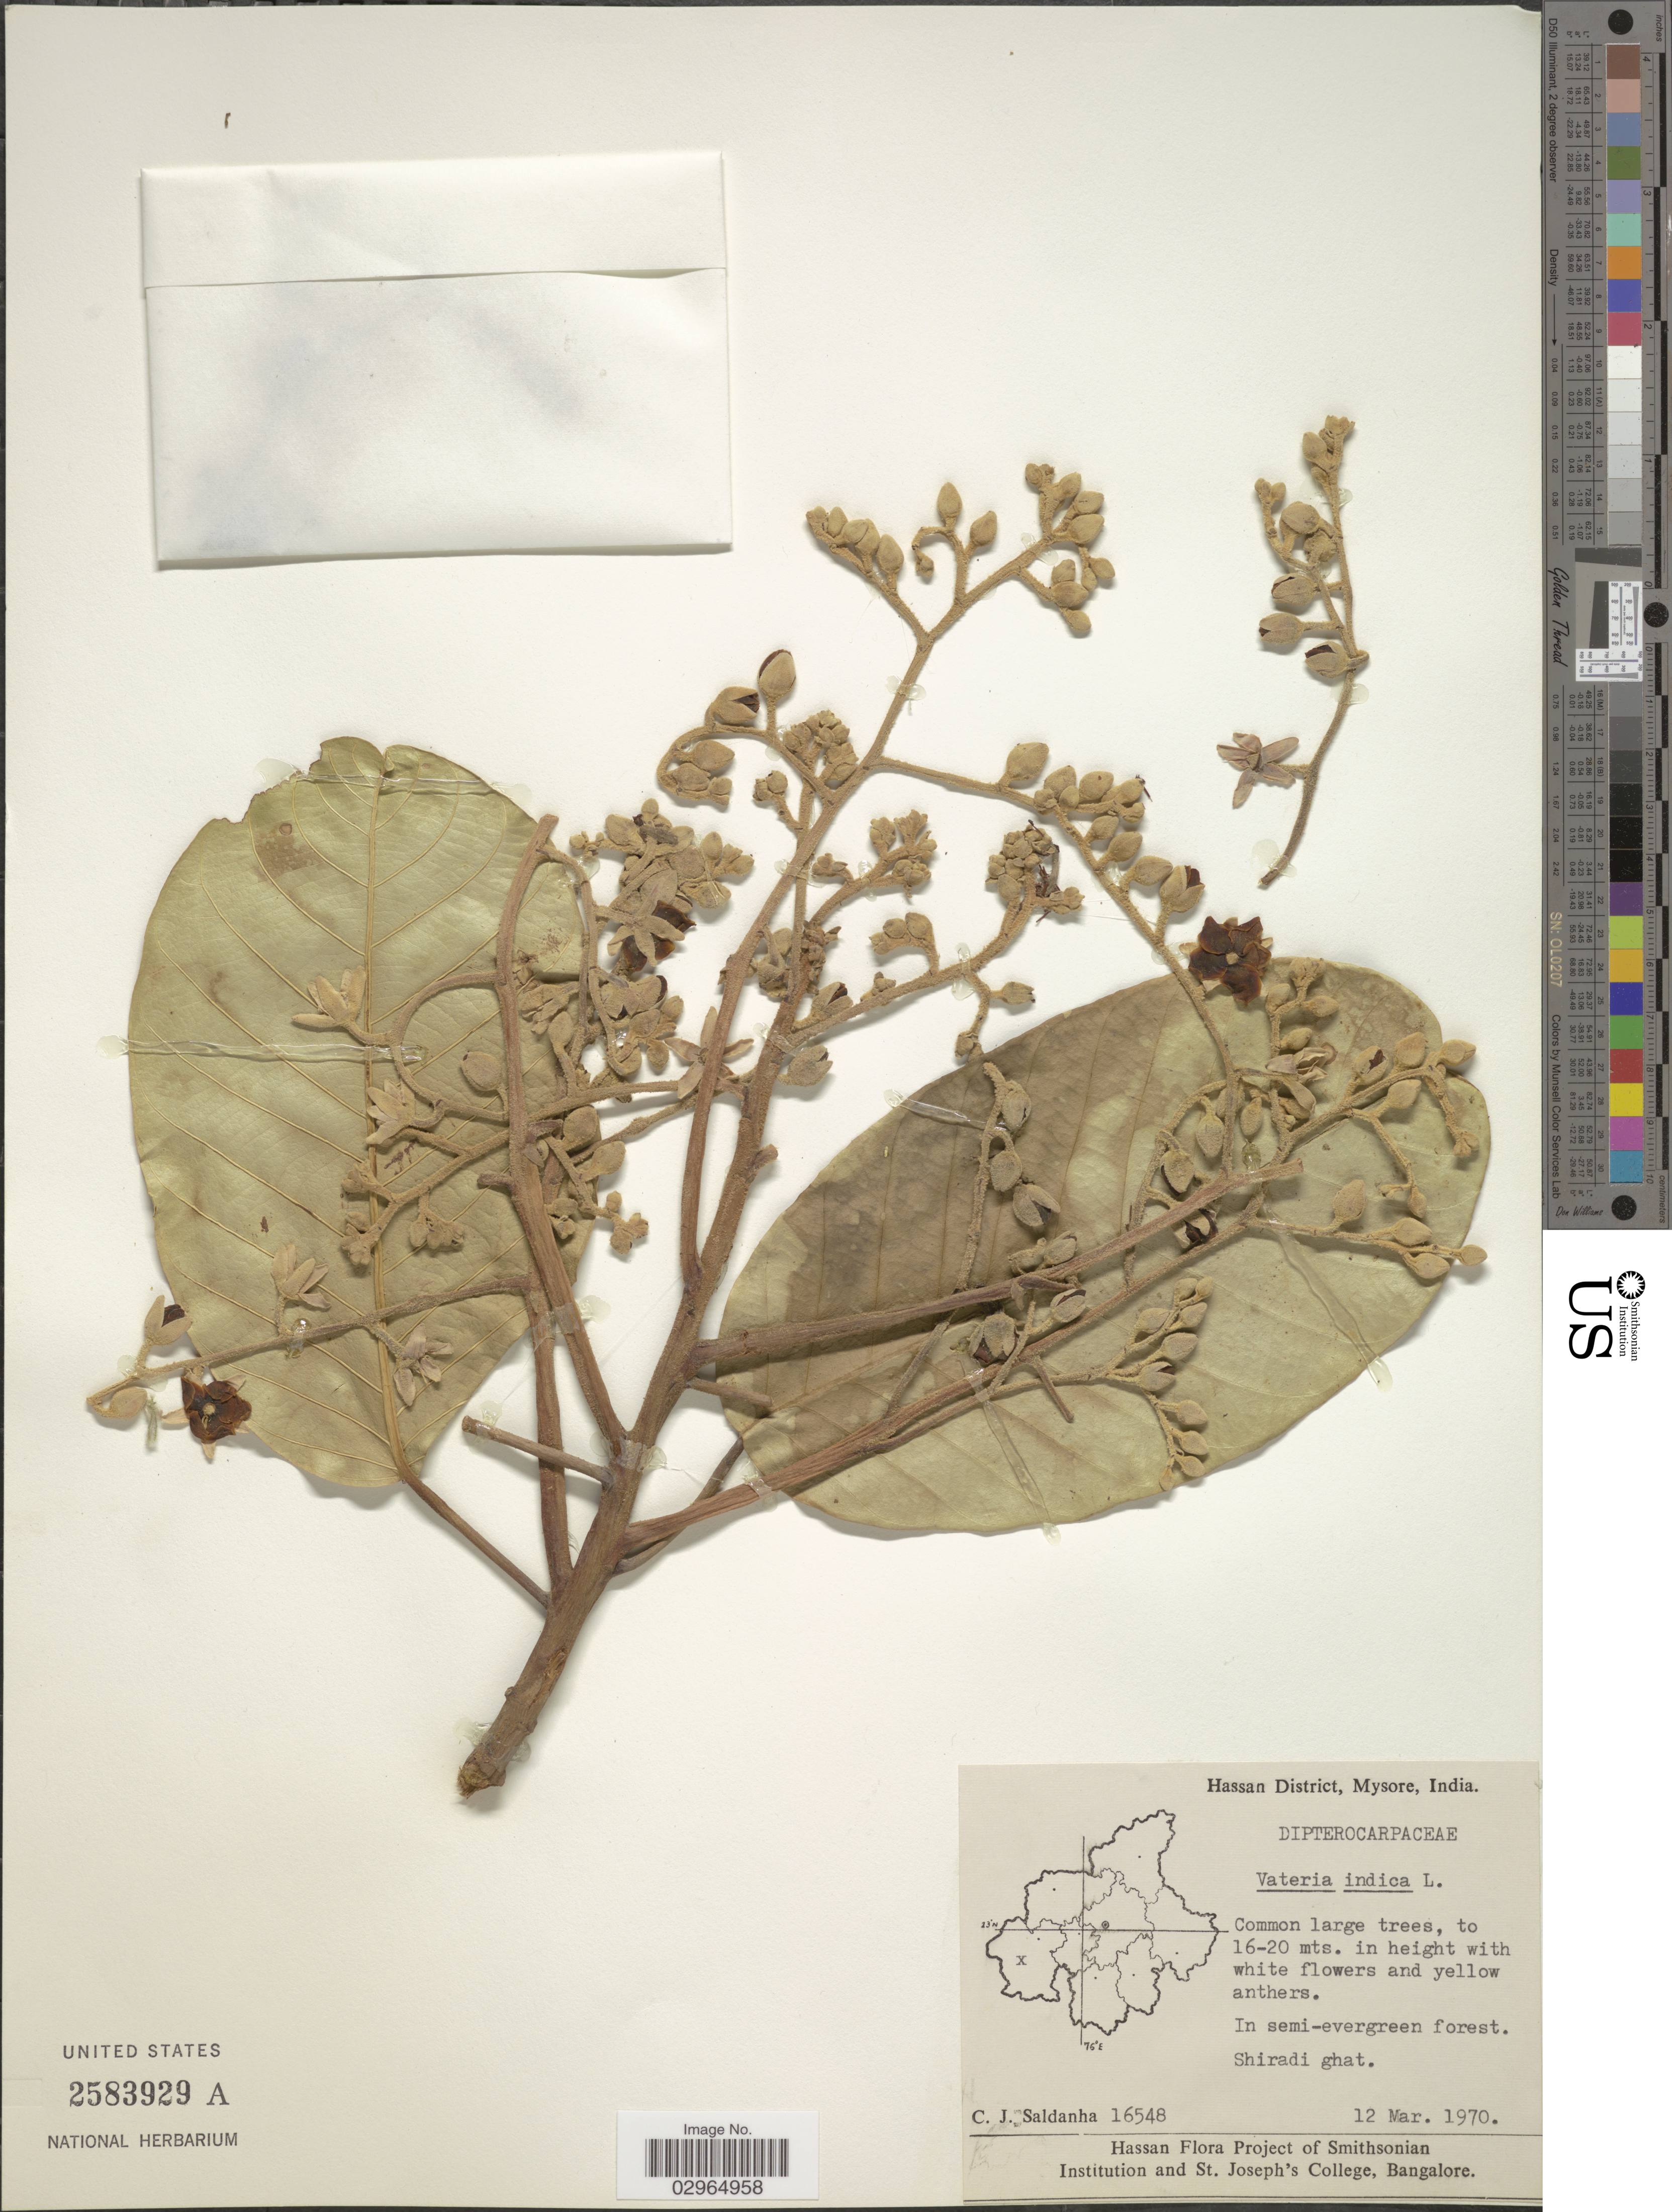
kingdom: Plantae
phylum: Tracheophyta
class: Magnoliopsida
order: Malvales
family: Dipterocarpaceae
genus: Vateria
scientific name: Vateria indica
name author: L.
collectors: C. J. Saldanha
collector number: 16548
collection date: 1970-03-12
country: India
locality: Hassan District, Mysore. Shiradi ghat.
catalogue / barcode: US 2583929A